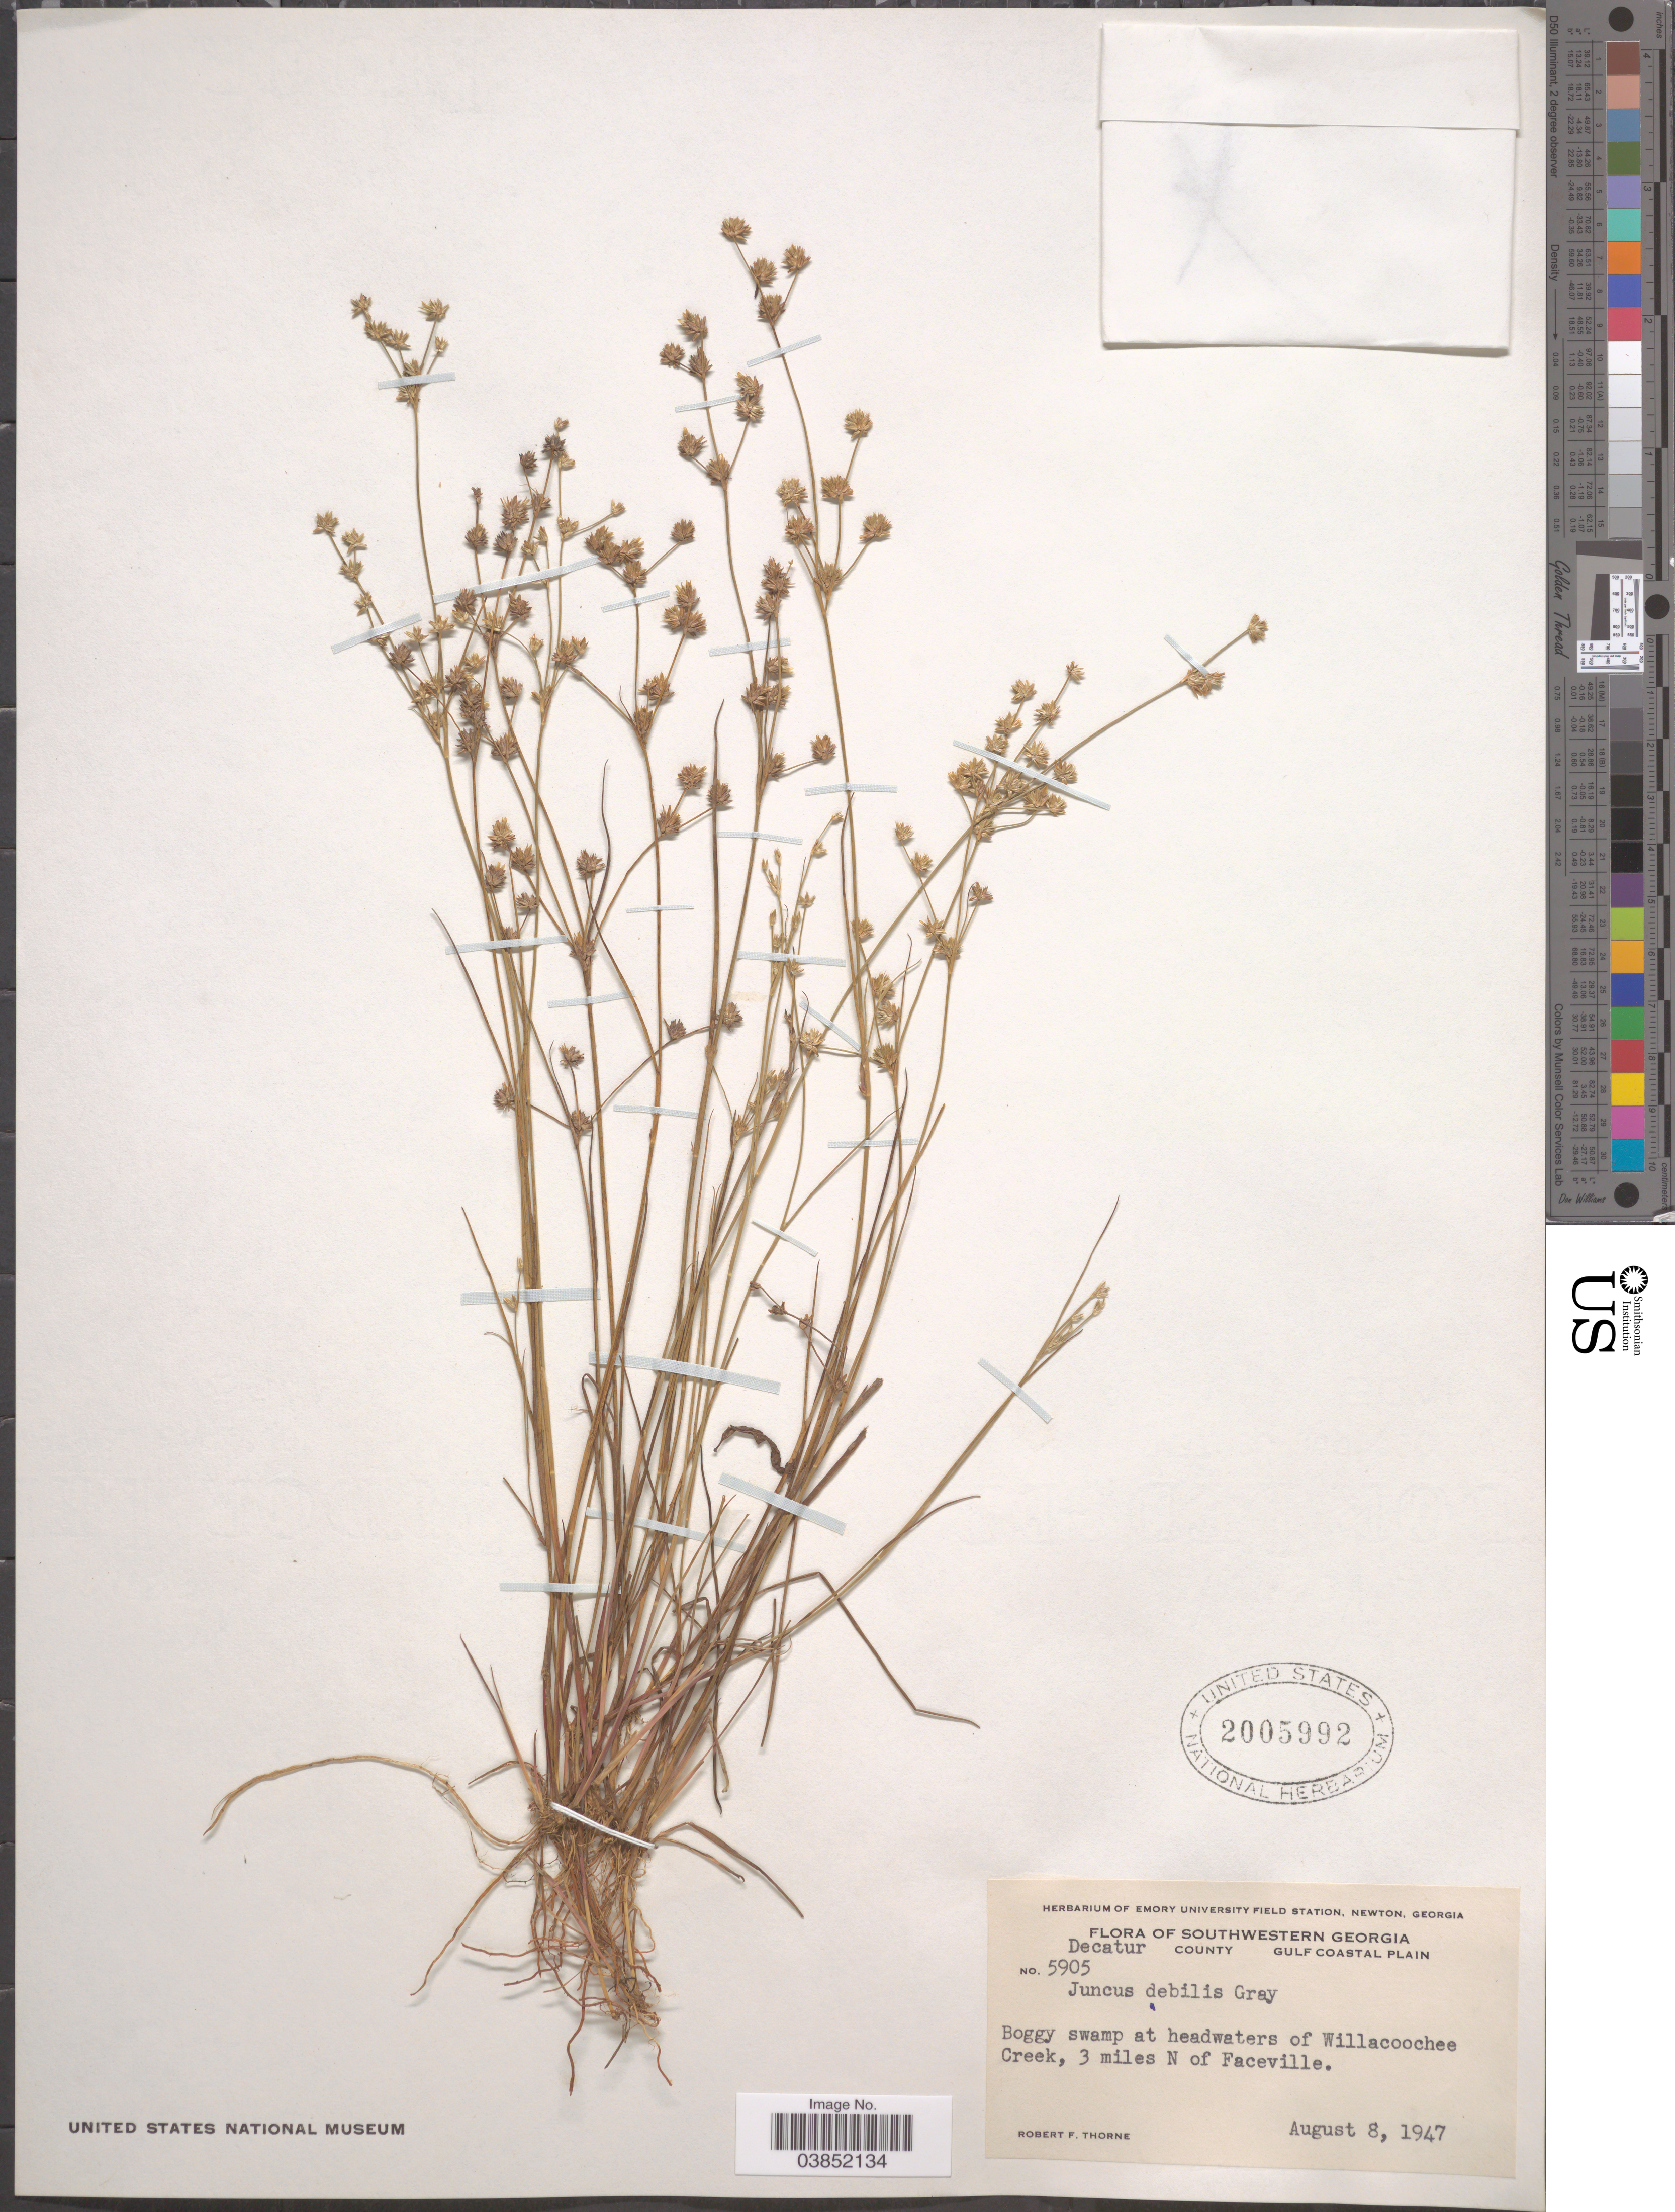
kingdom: Plantae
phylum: Tracheophyta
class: Liliopsida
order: Poales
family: Juncaceae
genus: Juncus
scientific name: Juncus debilis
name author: A. Gray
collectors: R. F. Thorne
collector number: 5905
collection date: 1947-08-08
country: United States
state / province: Georgia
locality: Southwestern Georgia. Decatur County. Gulf Coastal Plain. Boggy swamp at headwaters of Willacoochee Creek, 3 miles N of Faceville.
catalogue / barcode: US 2005992